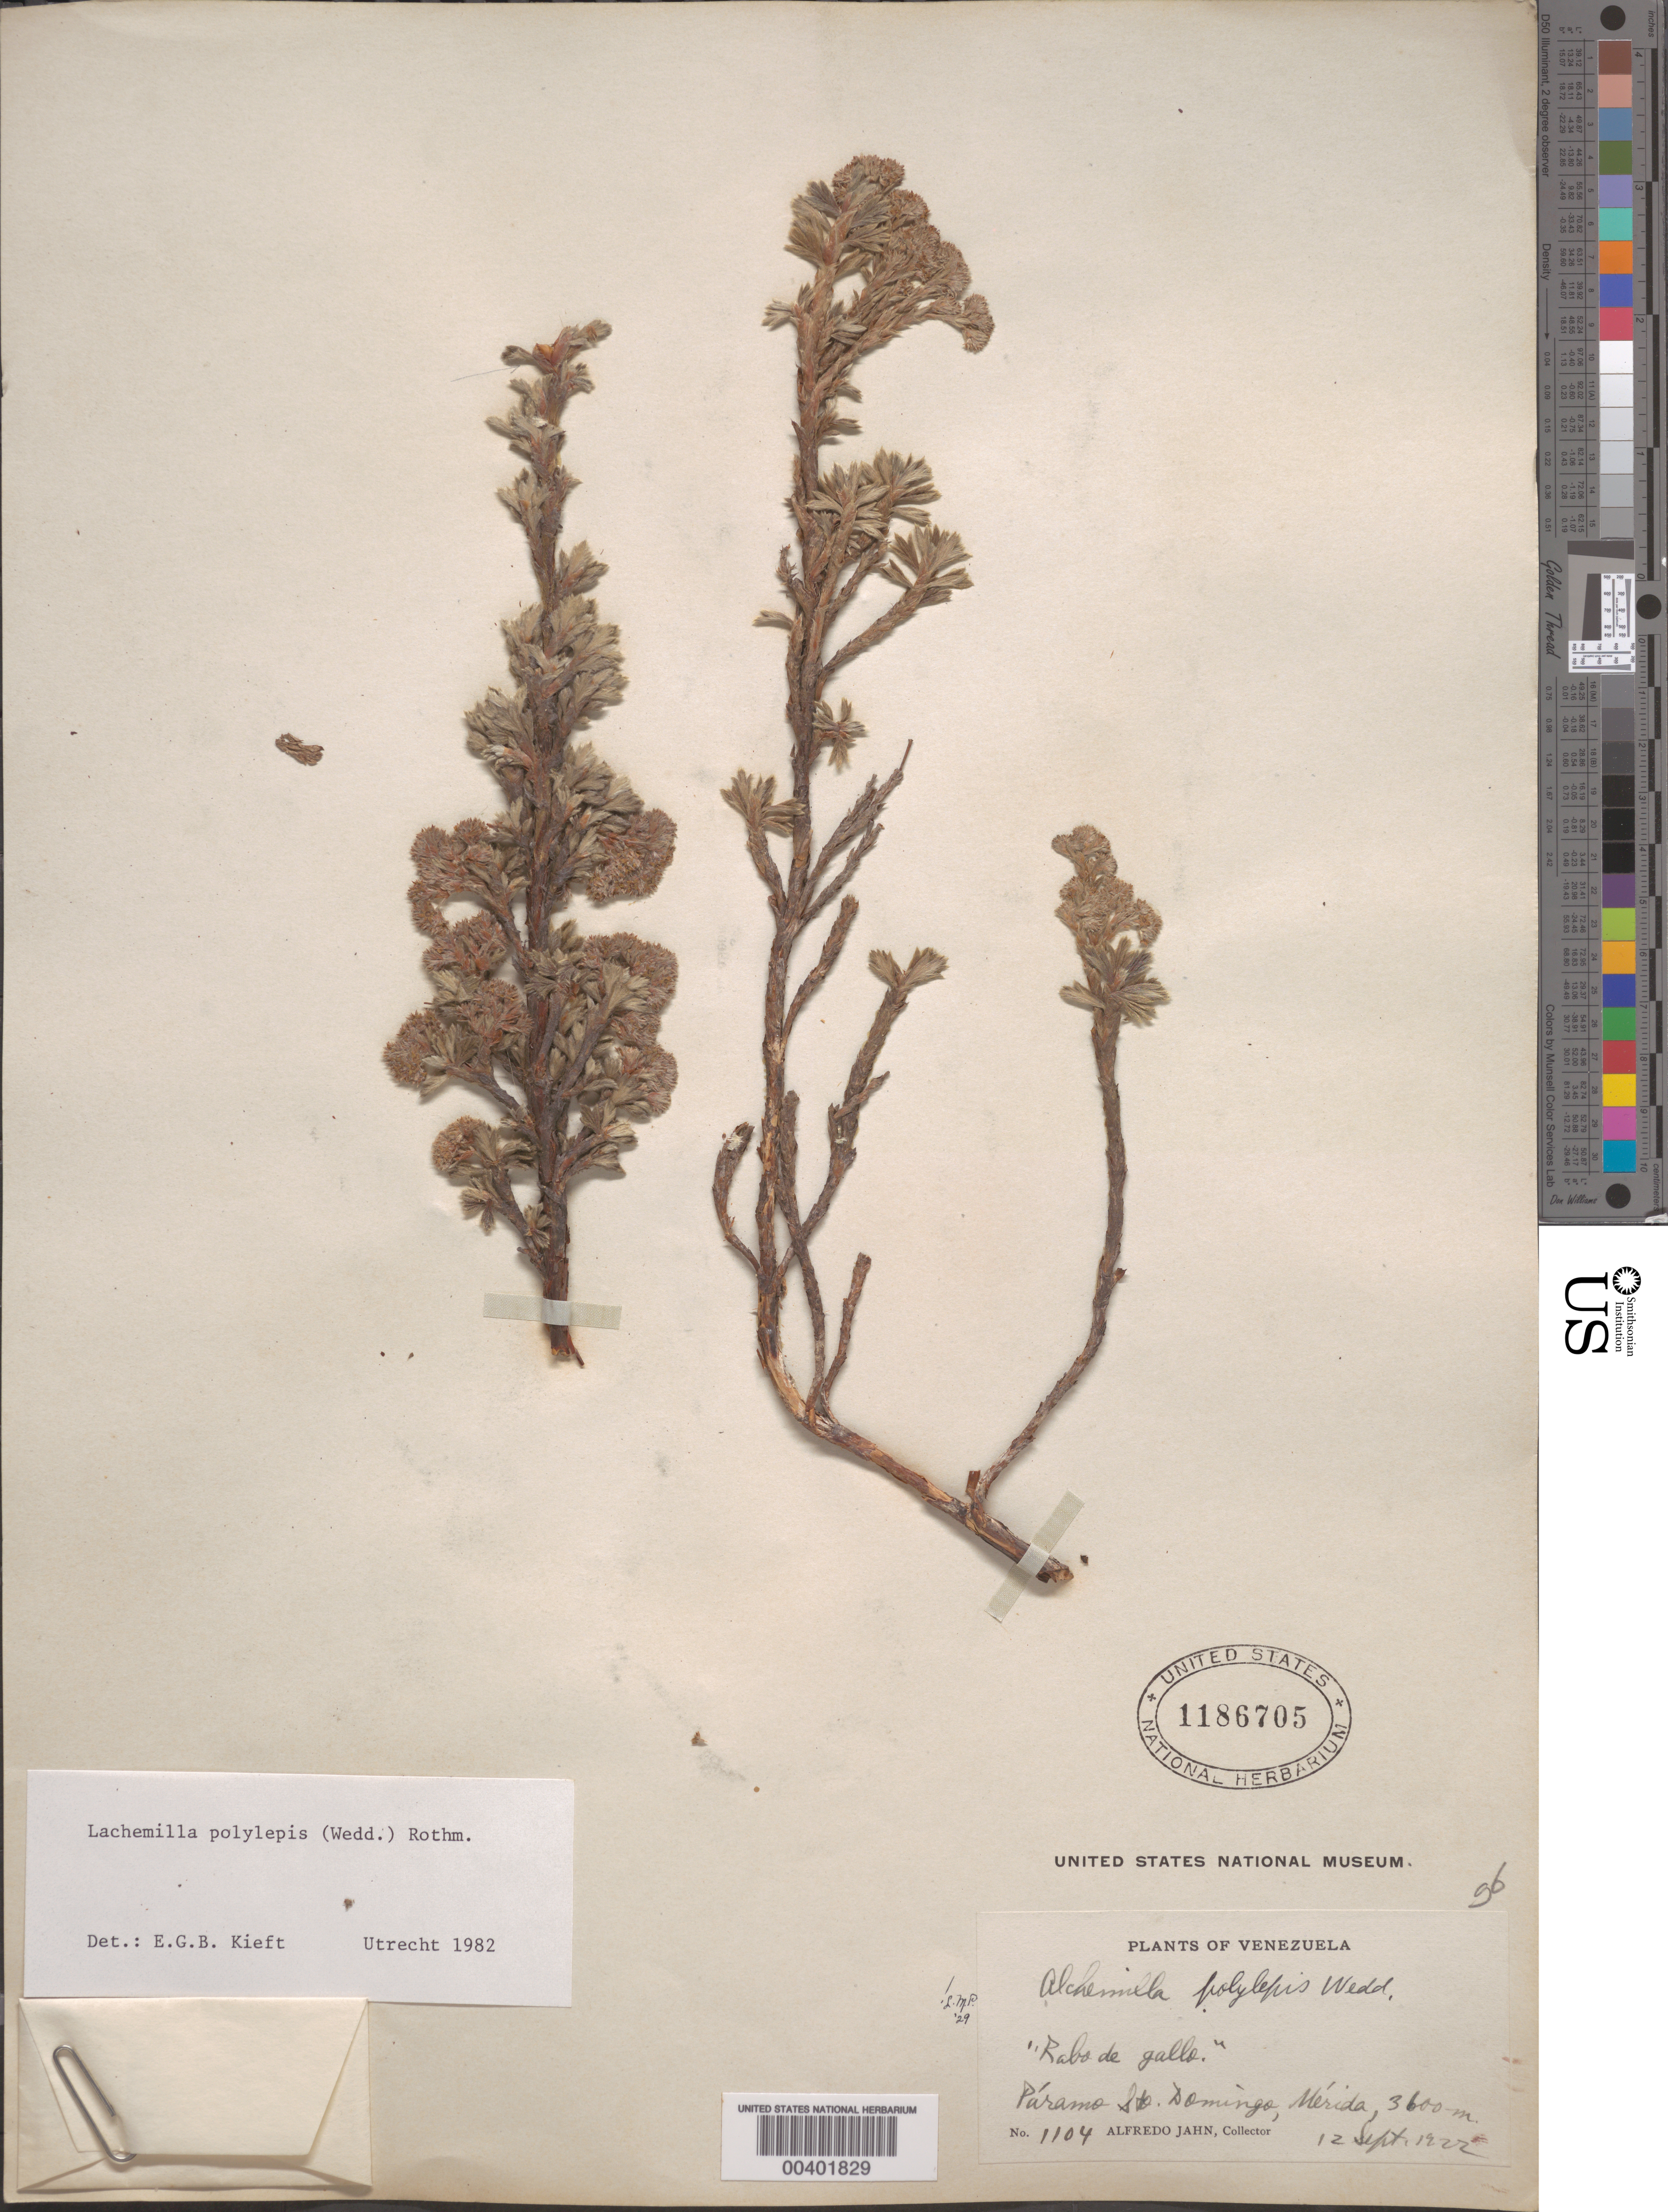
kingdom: Plantae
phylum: Tracheophyta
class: Magnoliopsida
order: Rosales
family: Rosaceae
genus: Alchemilla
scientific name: Alchemilla polylepis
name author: Wedd.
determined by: Dorr, L. J., (BOT), Smithsonian Institution - National Museum of Natural History (UNITED STATES)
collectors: A. Jahn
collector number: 1104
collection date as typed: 12 Sep 1922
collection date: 1922-09-12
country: Venezuela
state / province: Mérida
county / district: Rangel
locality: Páramo Sto. Domingo Santo Domingo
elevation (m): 3600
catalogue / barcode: US 1186705